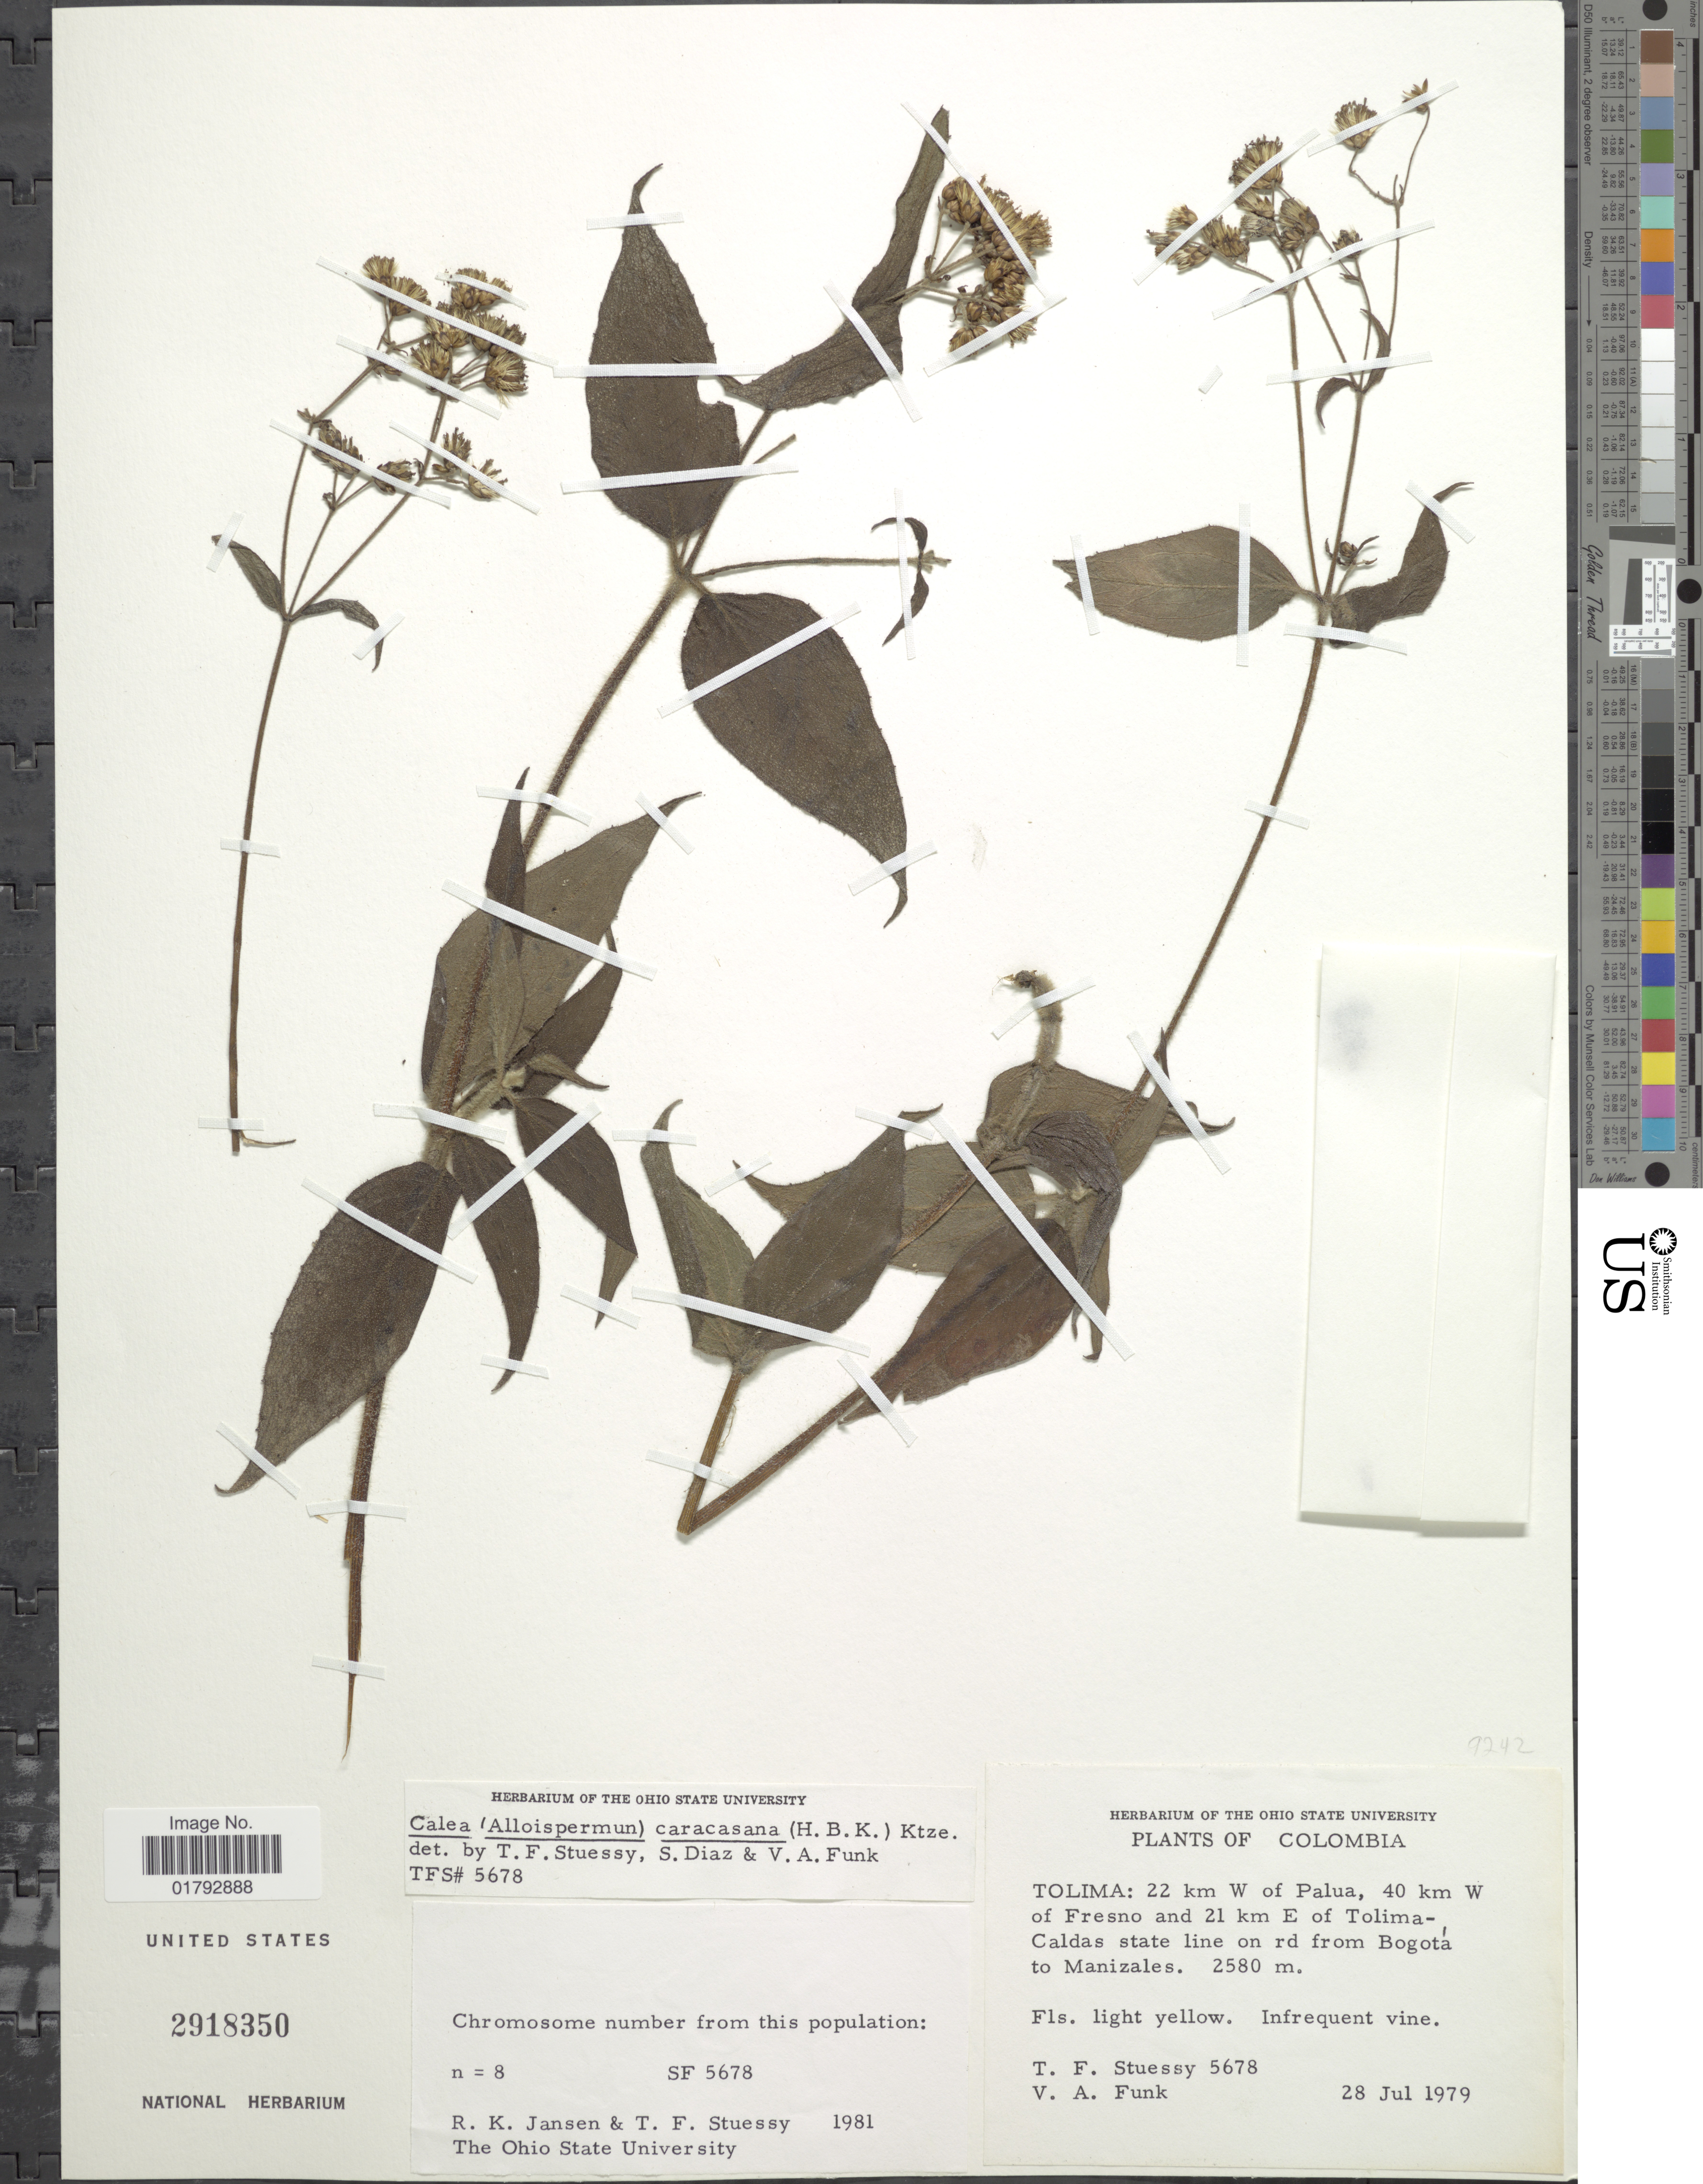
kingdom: Plantae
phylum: Tracheophyta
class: Magnoliopsida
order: Asterales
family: Asteraceae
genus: Alloispermum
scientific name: Alloispermum caracasanum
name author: (Kunth) H. Rob.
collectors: T. Stuessy & V. Funk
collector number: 5678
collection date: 1979-07-28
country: Colombia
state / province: Tolima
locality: Tolima: 22 km W of Palua, 40 km W of Fresno and 21 km E of Tolima-Caldas state line on rd from Bogota to Manizales.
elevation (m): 2580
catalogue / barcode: US 2918350